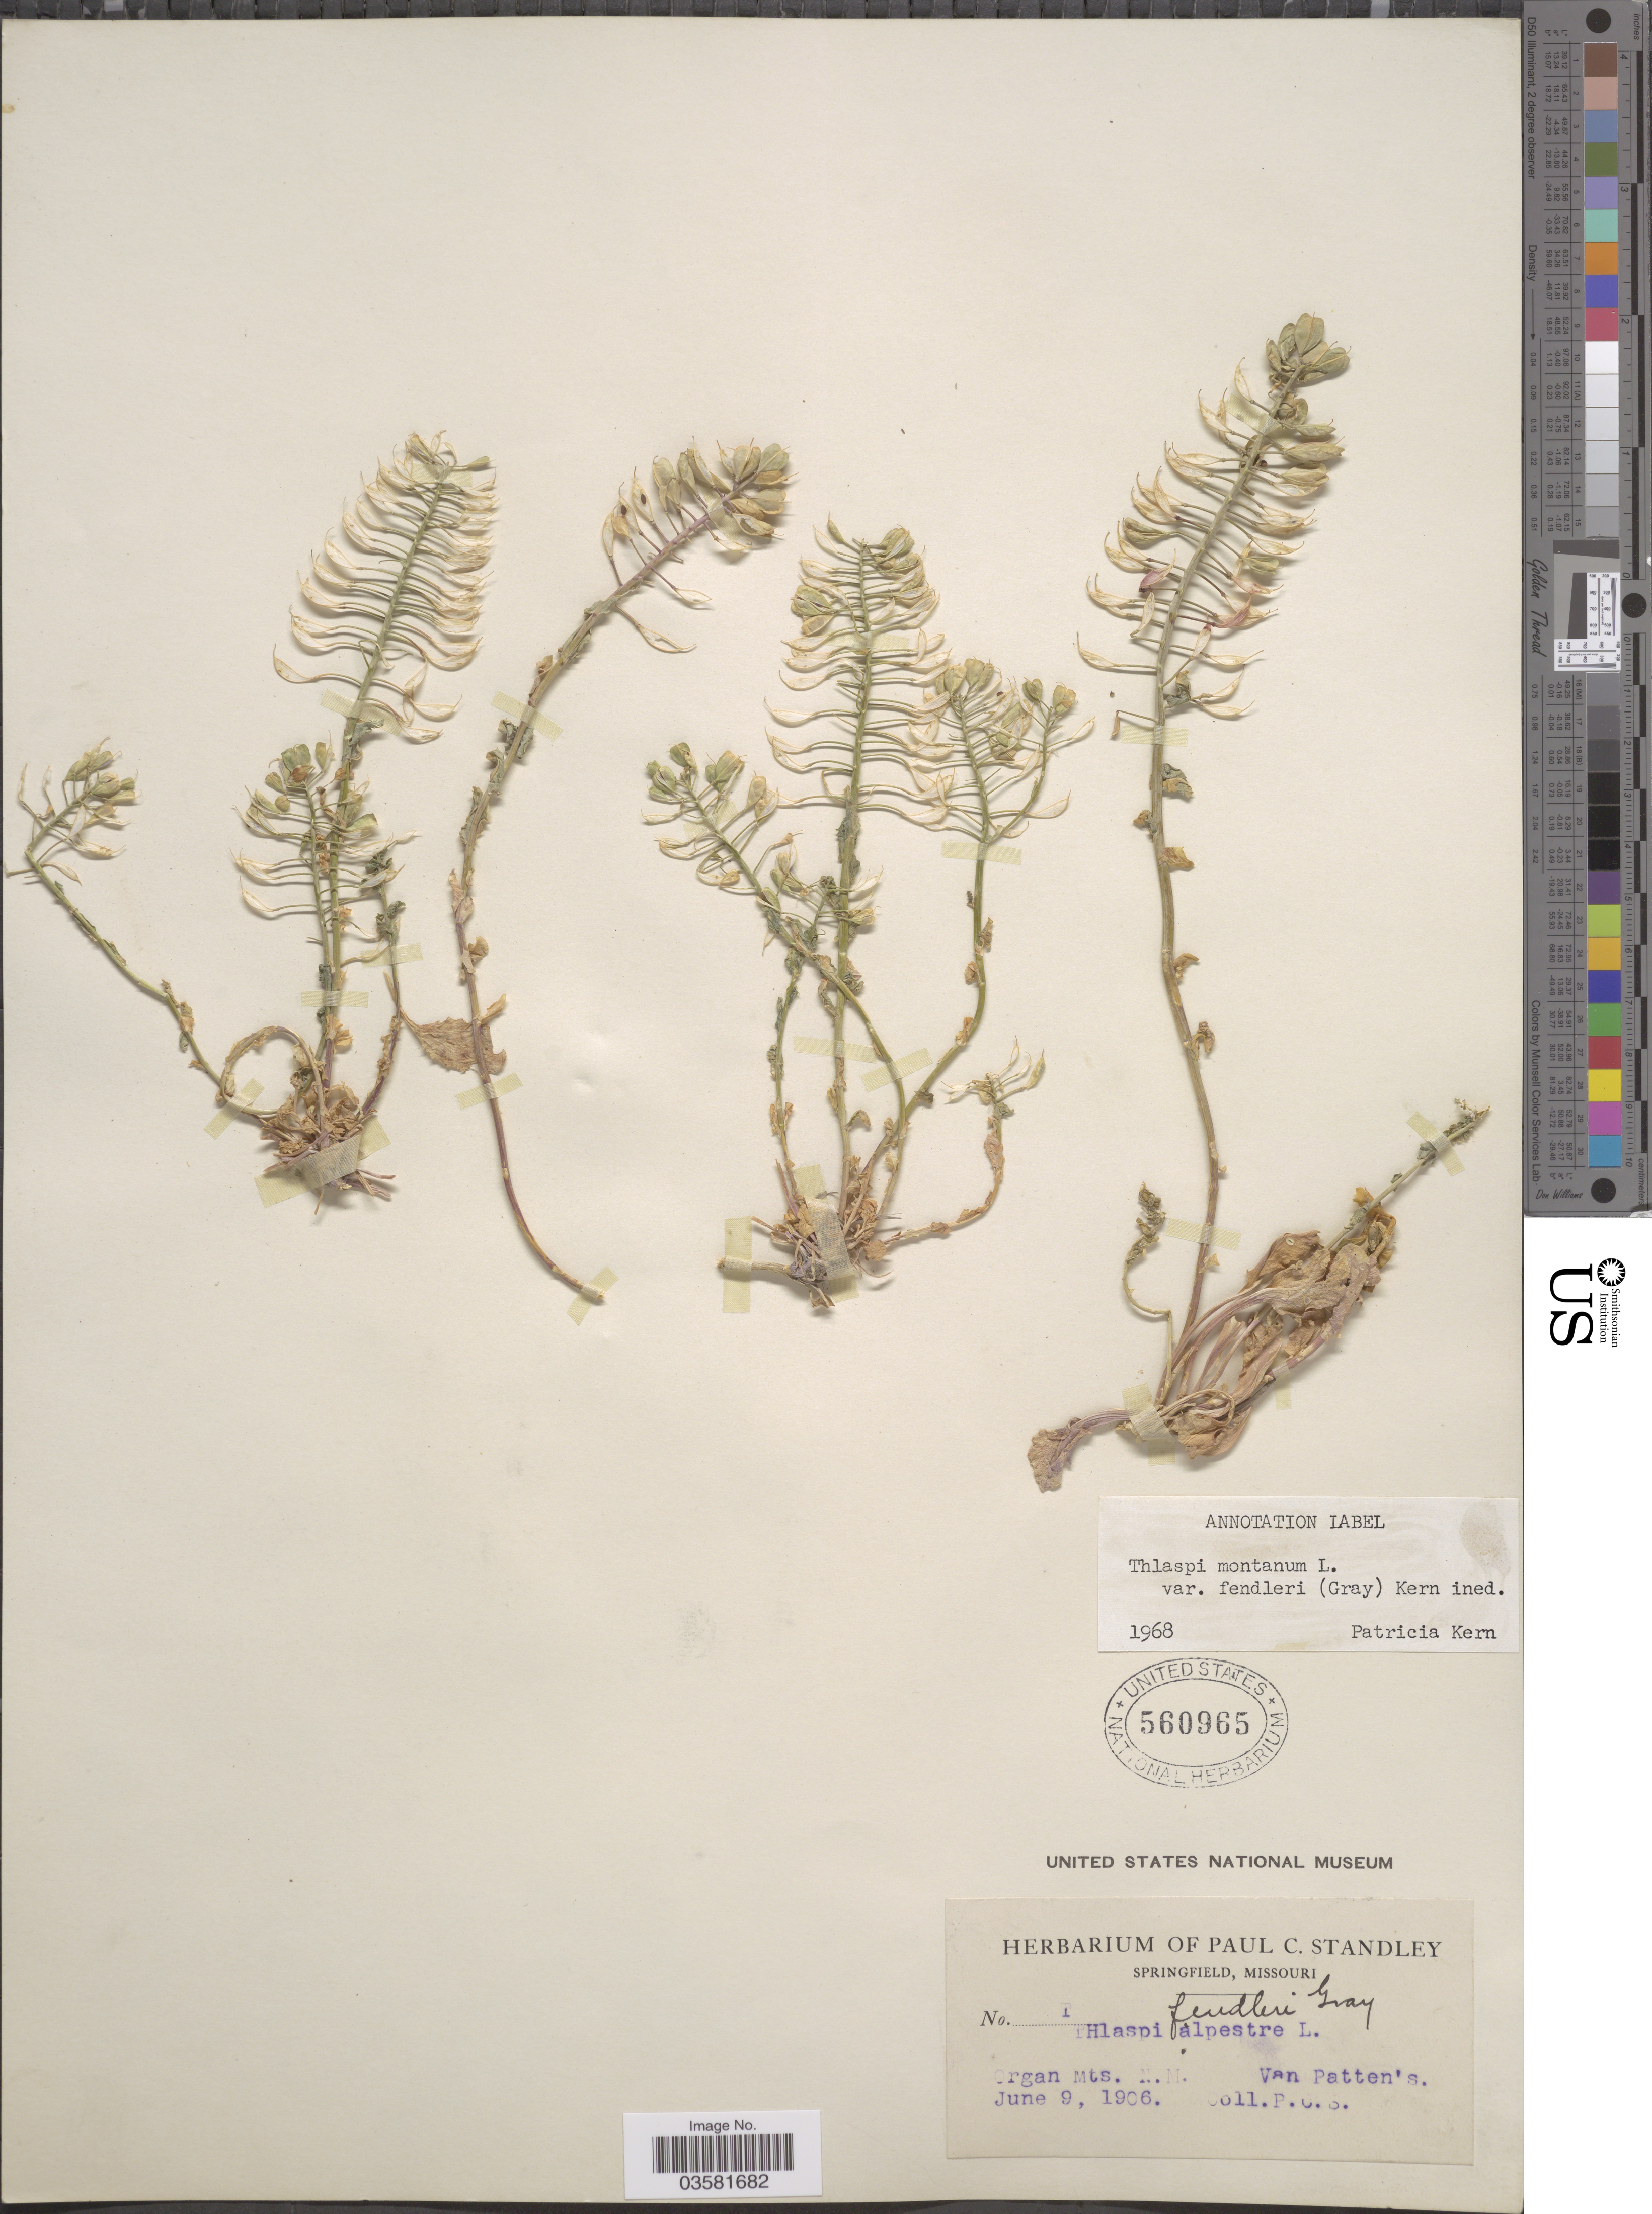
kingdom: Plantae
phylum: Tracheophyta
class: Magnoliopsida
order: Brassicales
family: Brassicaceae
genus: Thlaspi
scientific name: Thlaspi montanum var. fendleri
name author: (A. Gray) P.K. Holmgren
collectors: P. C. Standley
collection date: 1906-06-09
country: United States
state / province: New Mexico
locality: Organ Mts. Van Patten's.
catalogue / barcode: US 560965